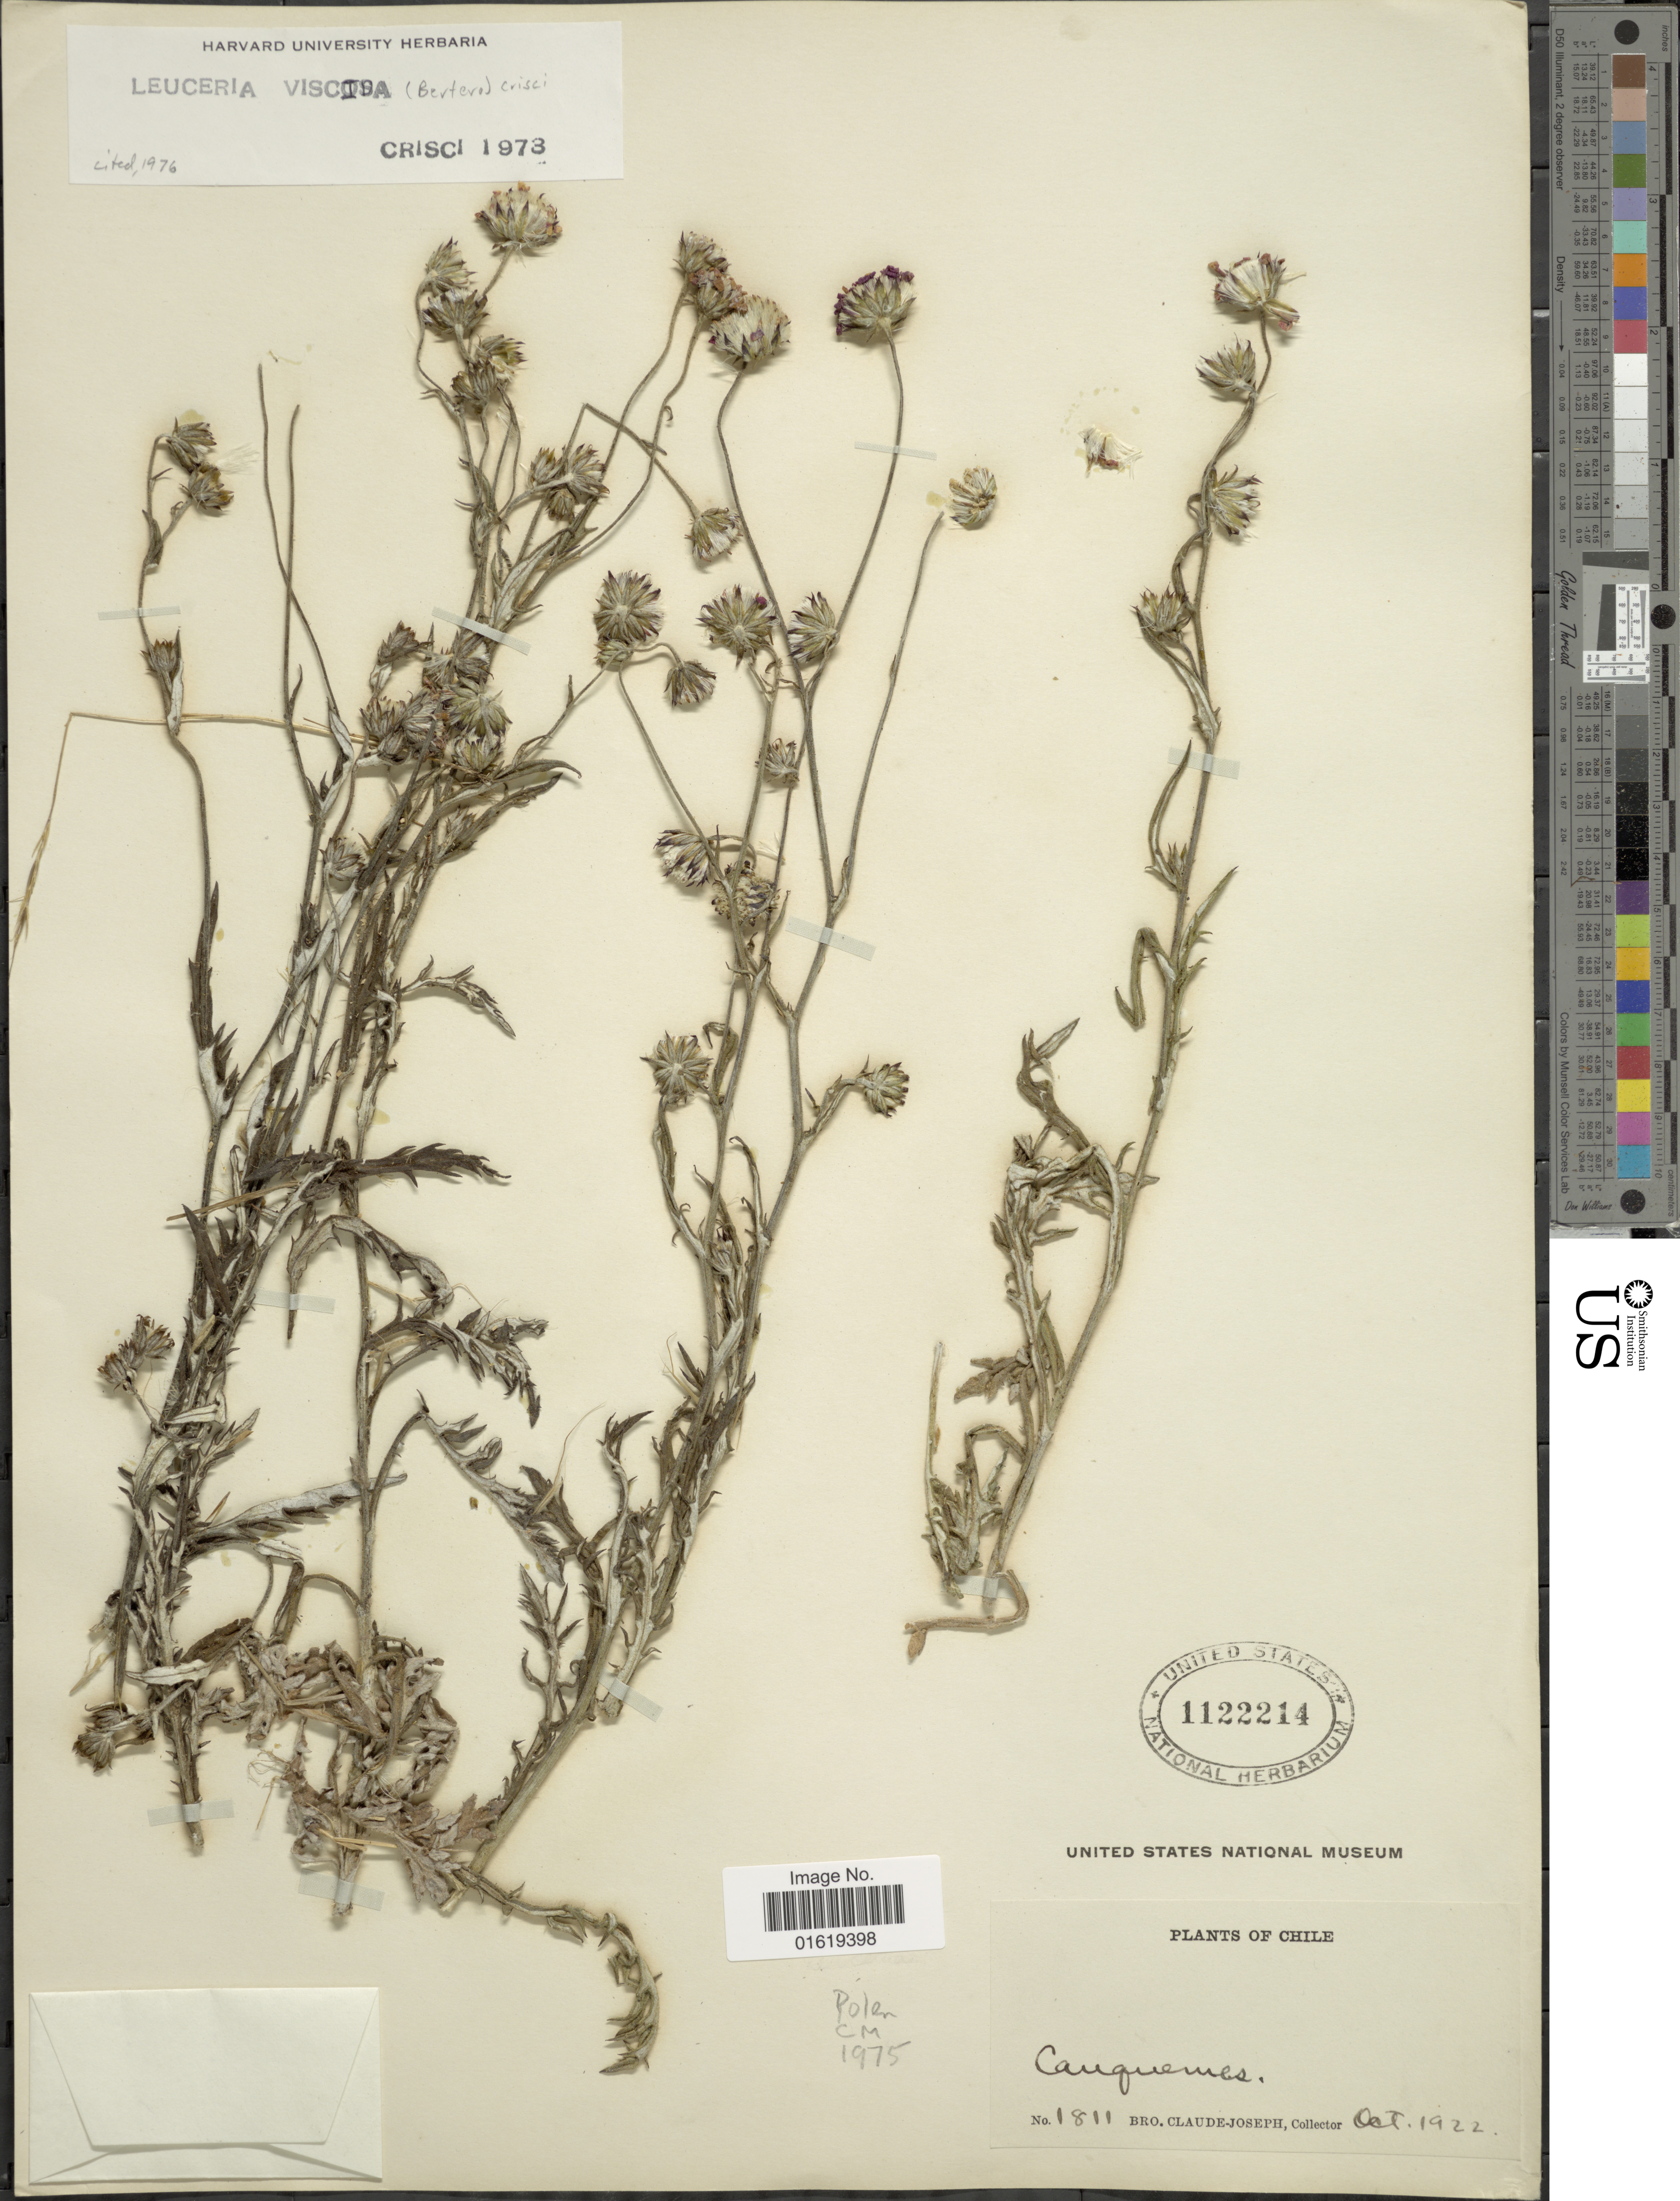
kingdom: Plantae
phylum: Tracheophyta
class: Magnoliopsida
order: Asterales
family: Asteraceae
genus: Leucheria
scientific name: Leucheria viscida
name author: (Bertero ex Colla) Crisci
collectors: Bro. Claude-Joseph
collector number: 1811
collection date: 1922-10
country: Chile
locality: Canquemes.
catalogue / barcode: US 1122214